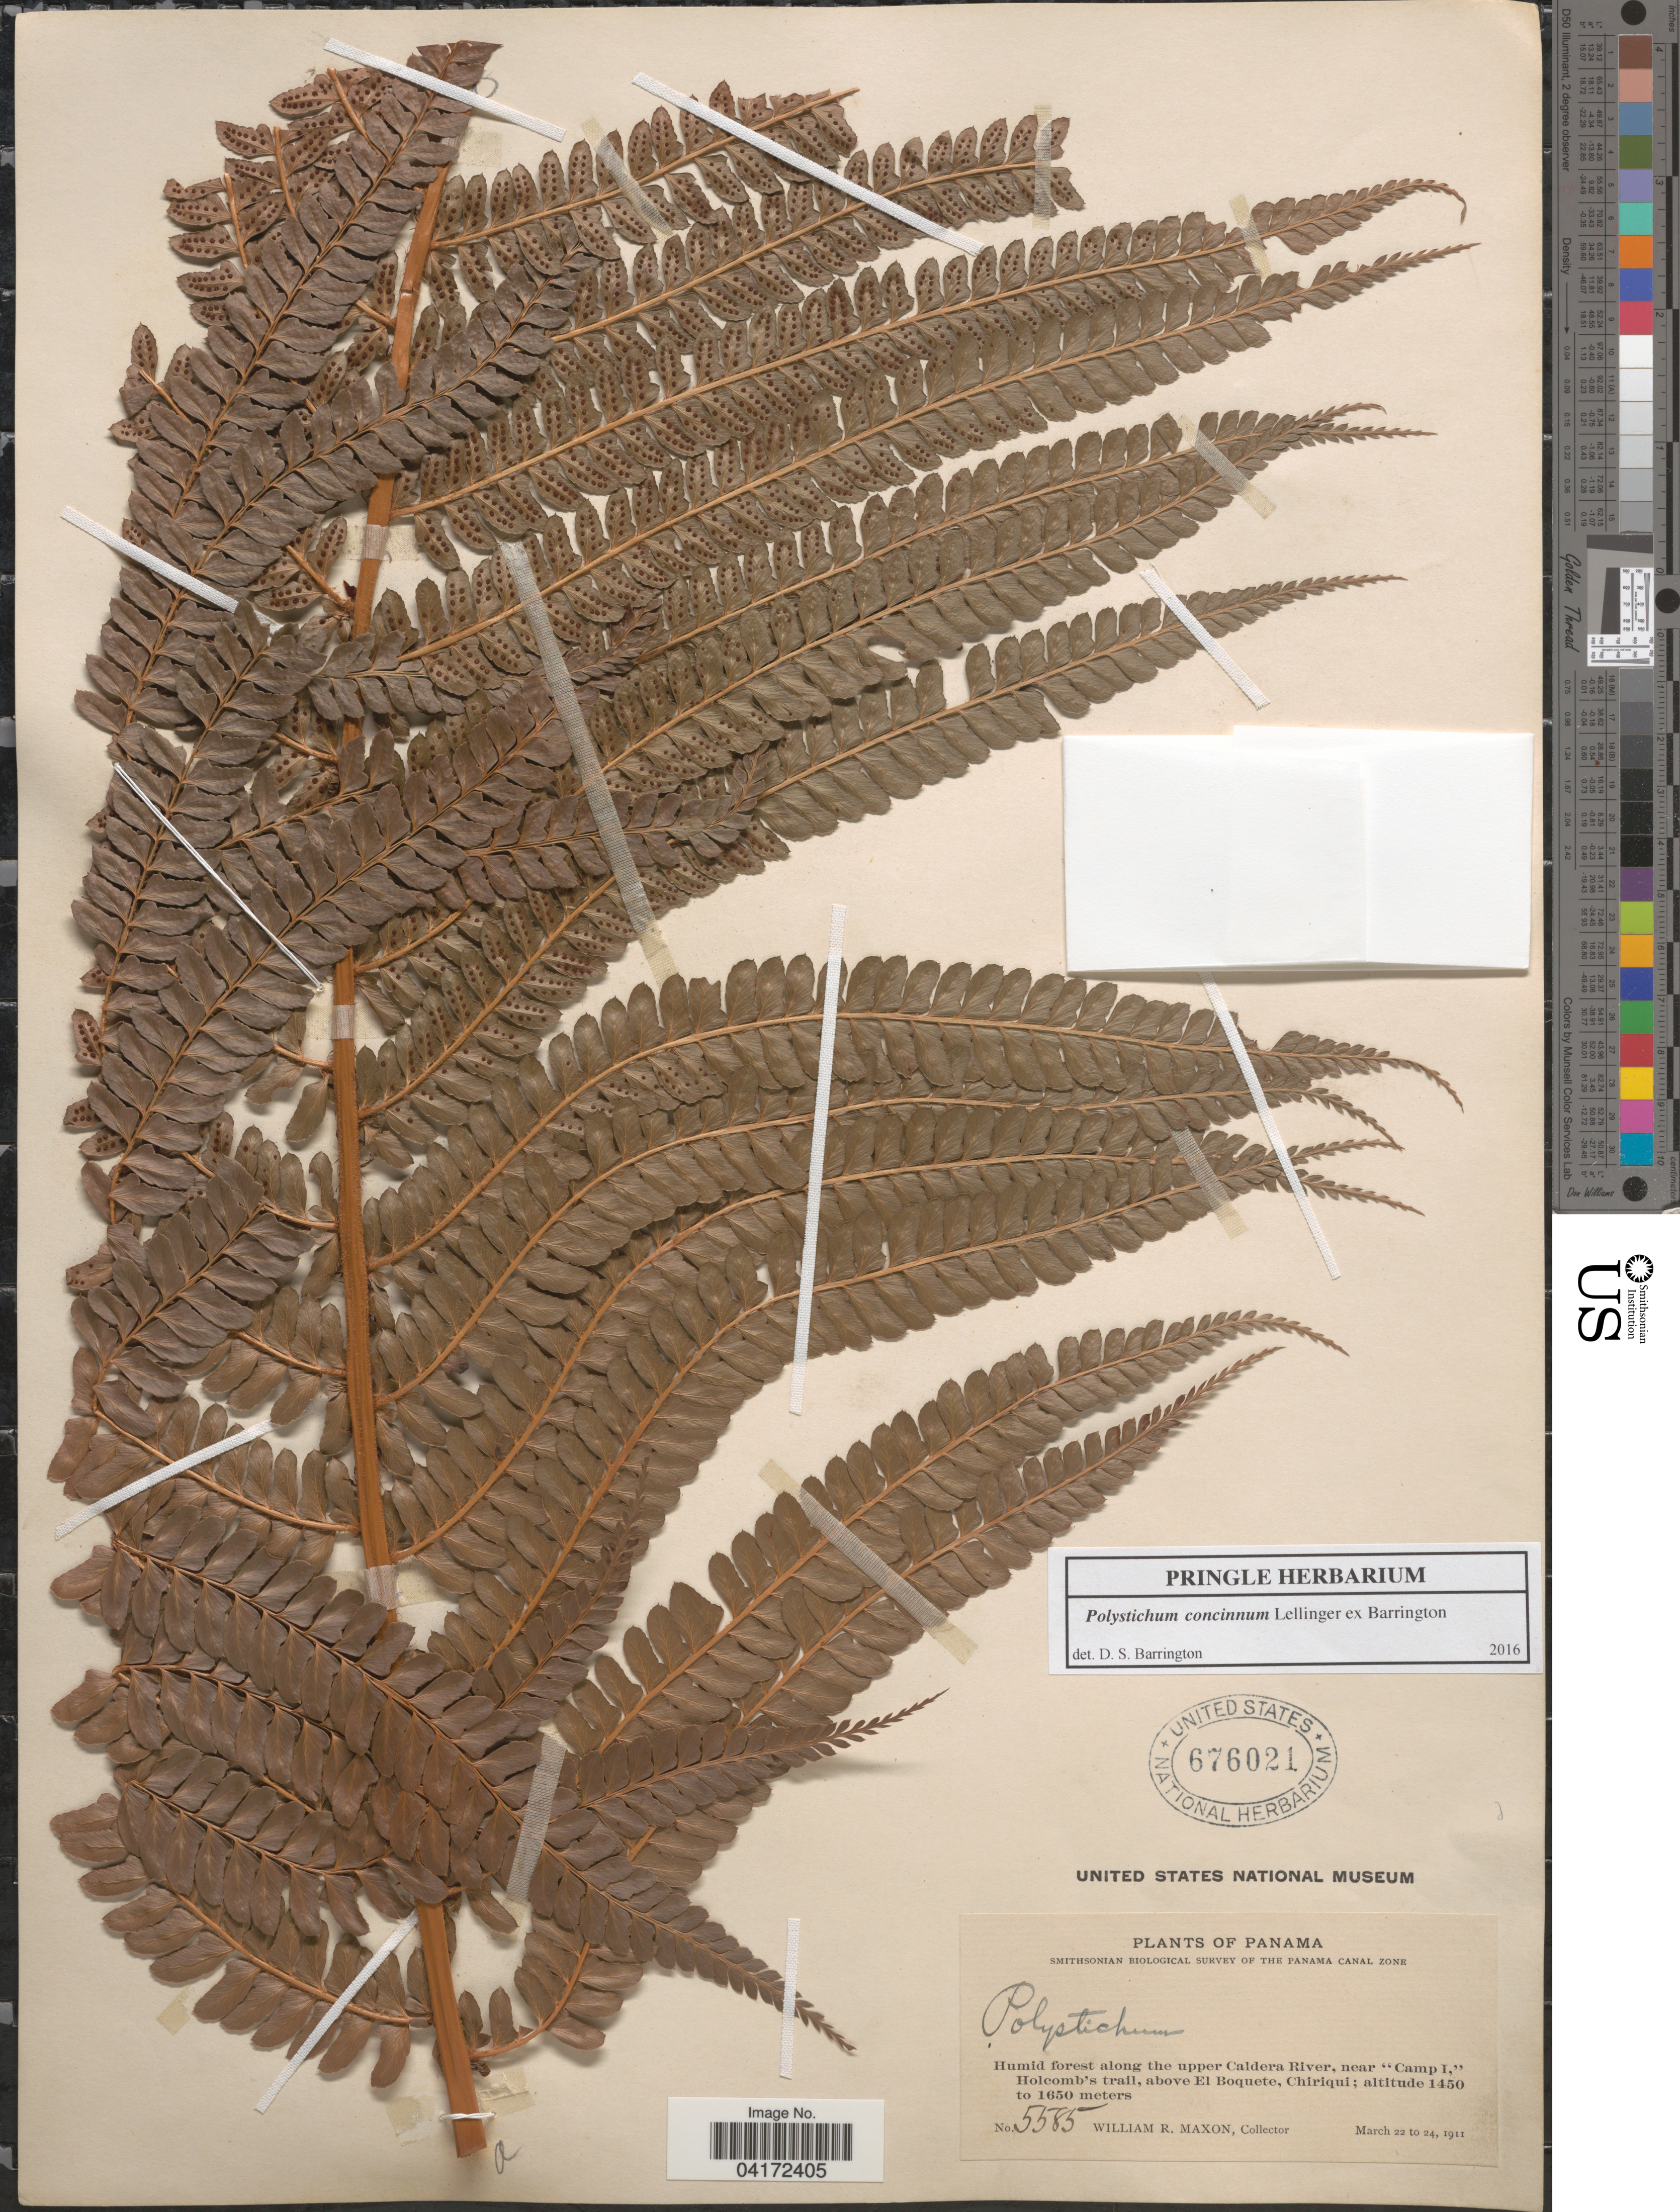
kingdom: Plantae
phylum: Tracheophyta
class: Polypodiopsida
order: Polypodiales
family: Dryopteridaceae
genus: Polystichum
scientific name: Polystichum concinnum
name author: Lellinger ex Barrington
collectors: W. R. Maxon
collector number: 5585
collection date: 1911-03-22/1911-03-24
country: Panama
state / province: Chiriqui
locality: Smithsonian Biological Survey of the Panama Canal Zone. Along the upper Caldera River, near "Camp I," Holcomb's trail, above El Boquete.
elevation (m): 1450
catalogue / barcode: US 676021